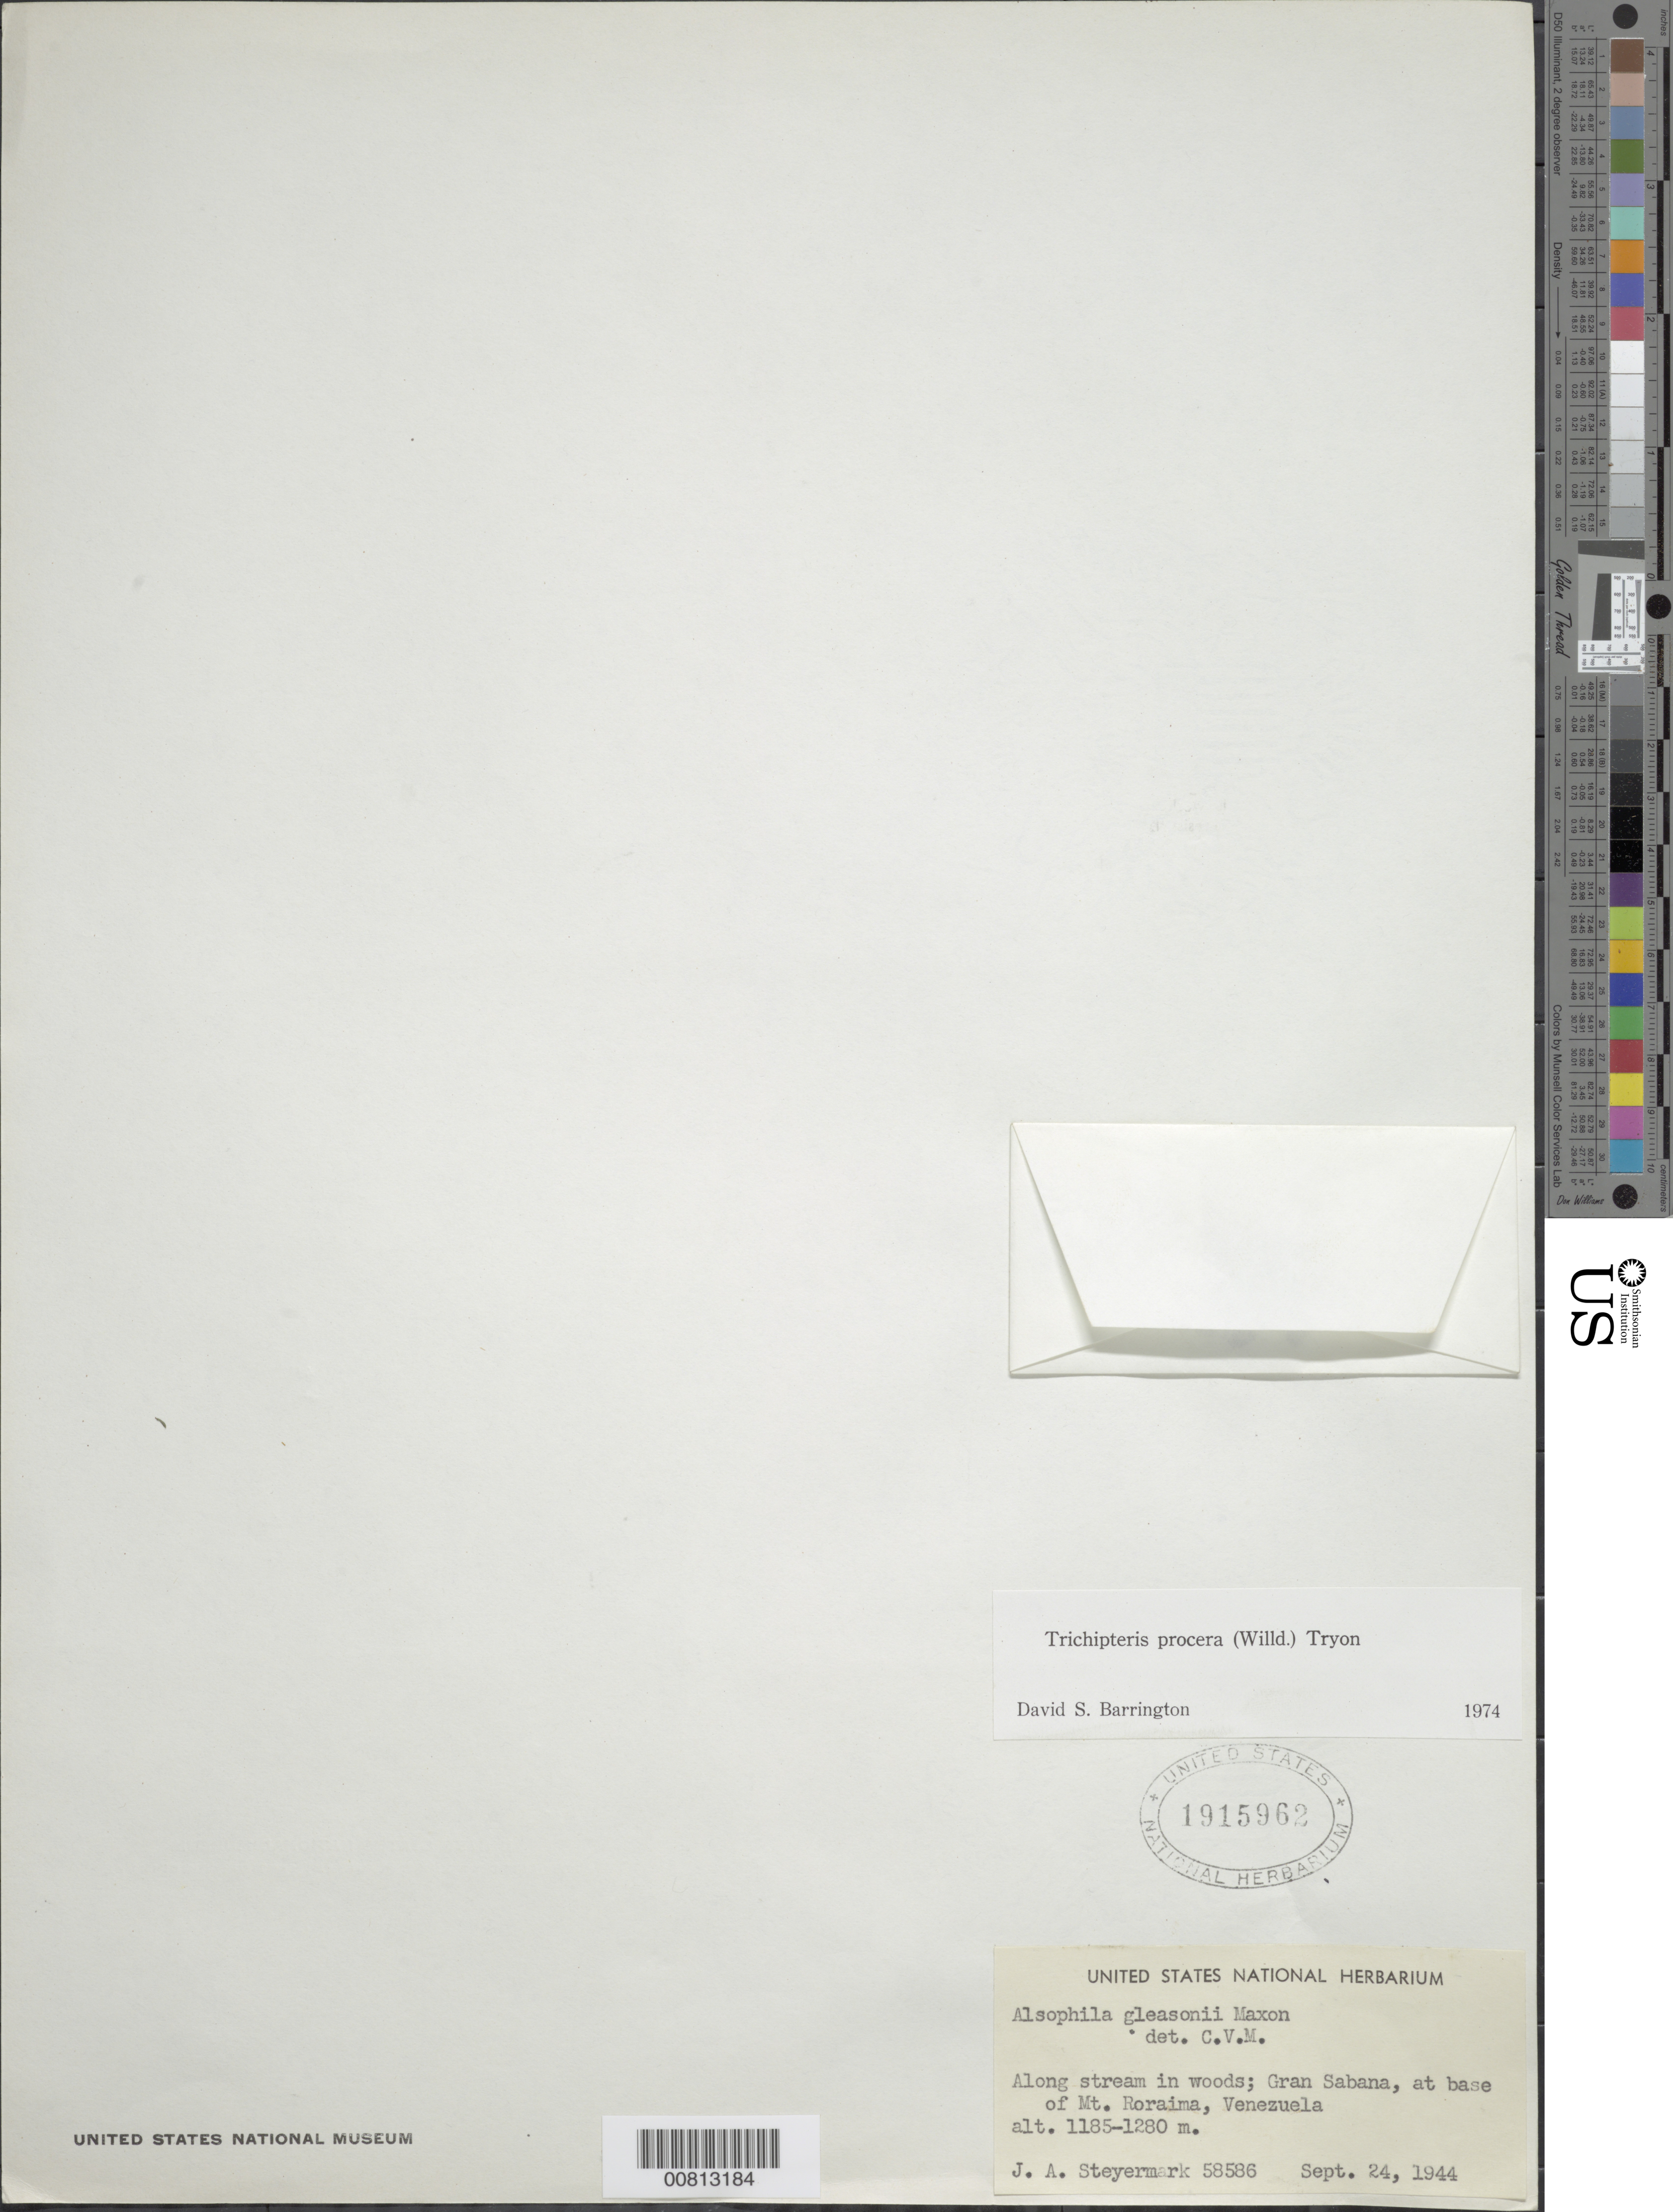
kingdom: Plantae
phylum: Tracheophyta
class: Polypodiopsida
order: Cyatheales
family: Cyatheaceae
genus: Cyathea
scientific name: Cyathea pungens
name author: (Willd.) Domin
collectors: J. Steyermark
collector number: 58586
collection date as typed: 24-Sep-44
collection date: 1944-09-24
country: Venezuela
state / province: Bolívar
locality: Gran Sabana, along stream tributary of Río Kukenán, base of Mt. Roraima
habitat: Along stream in woods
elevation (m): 1185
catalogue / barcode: US 1915962